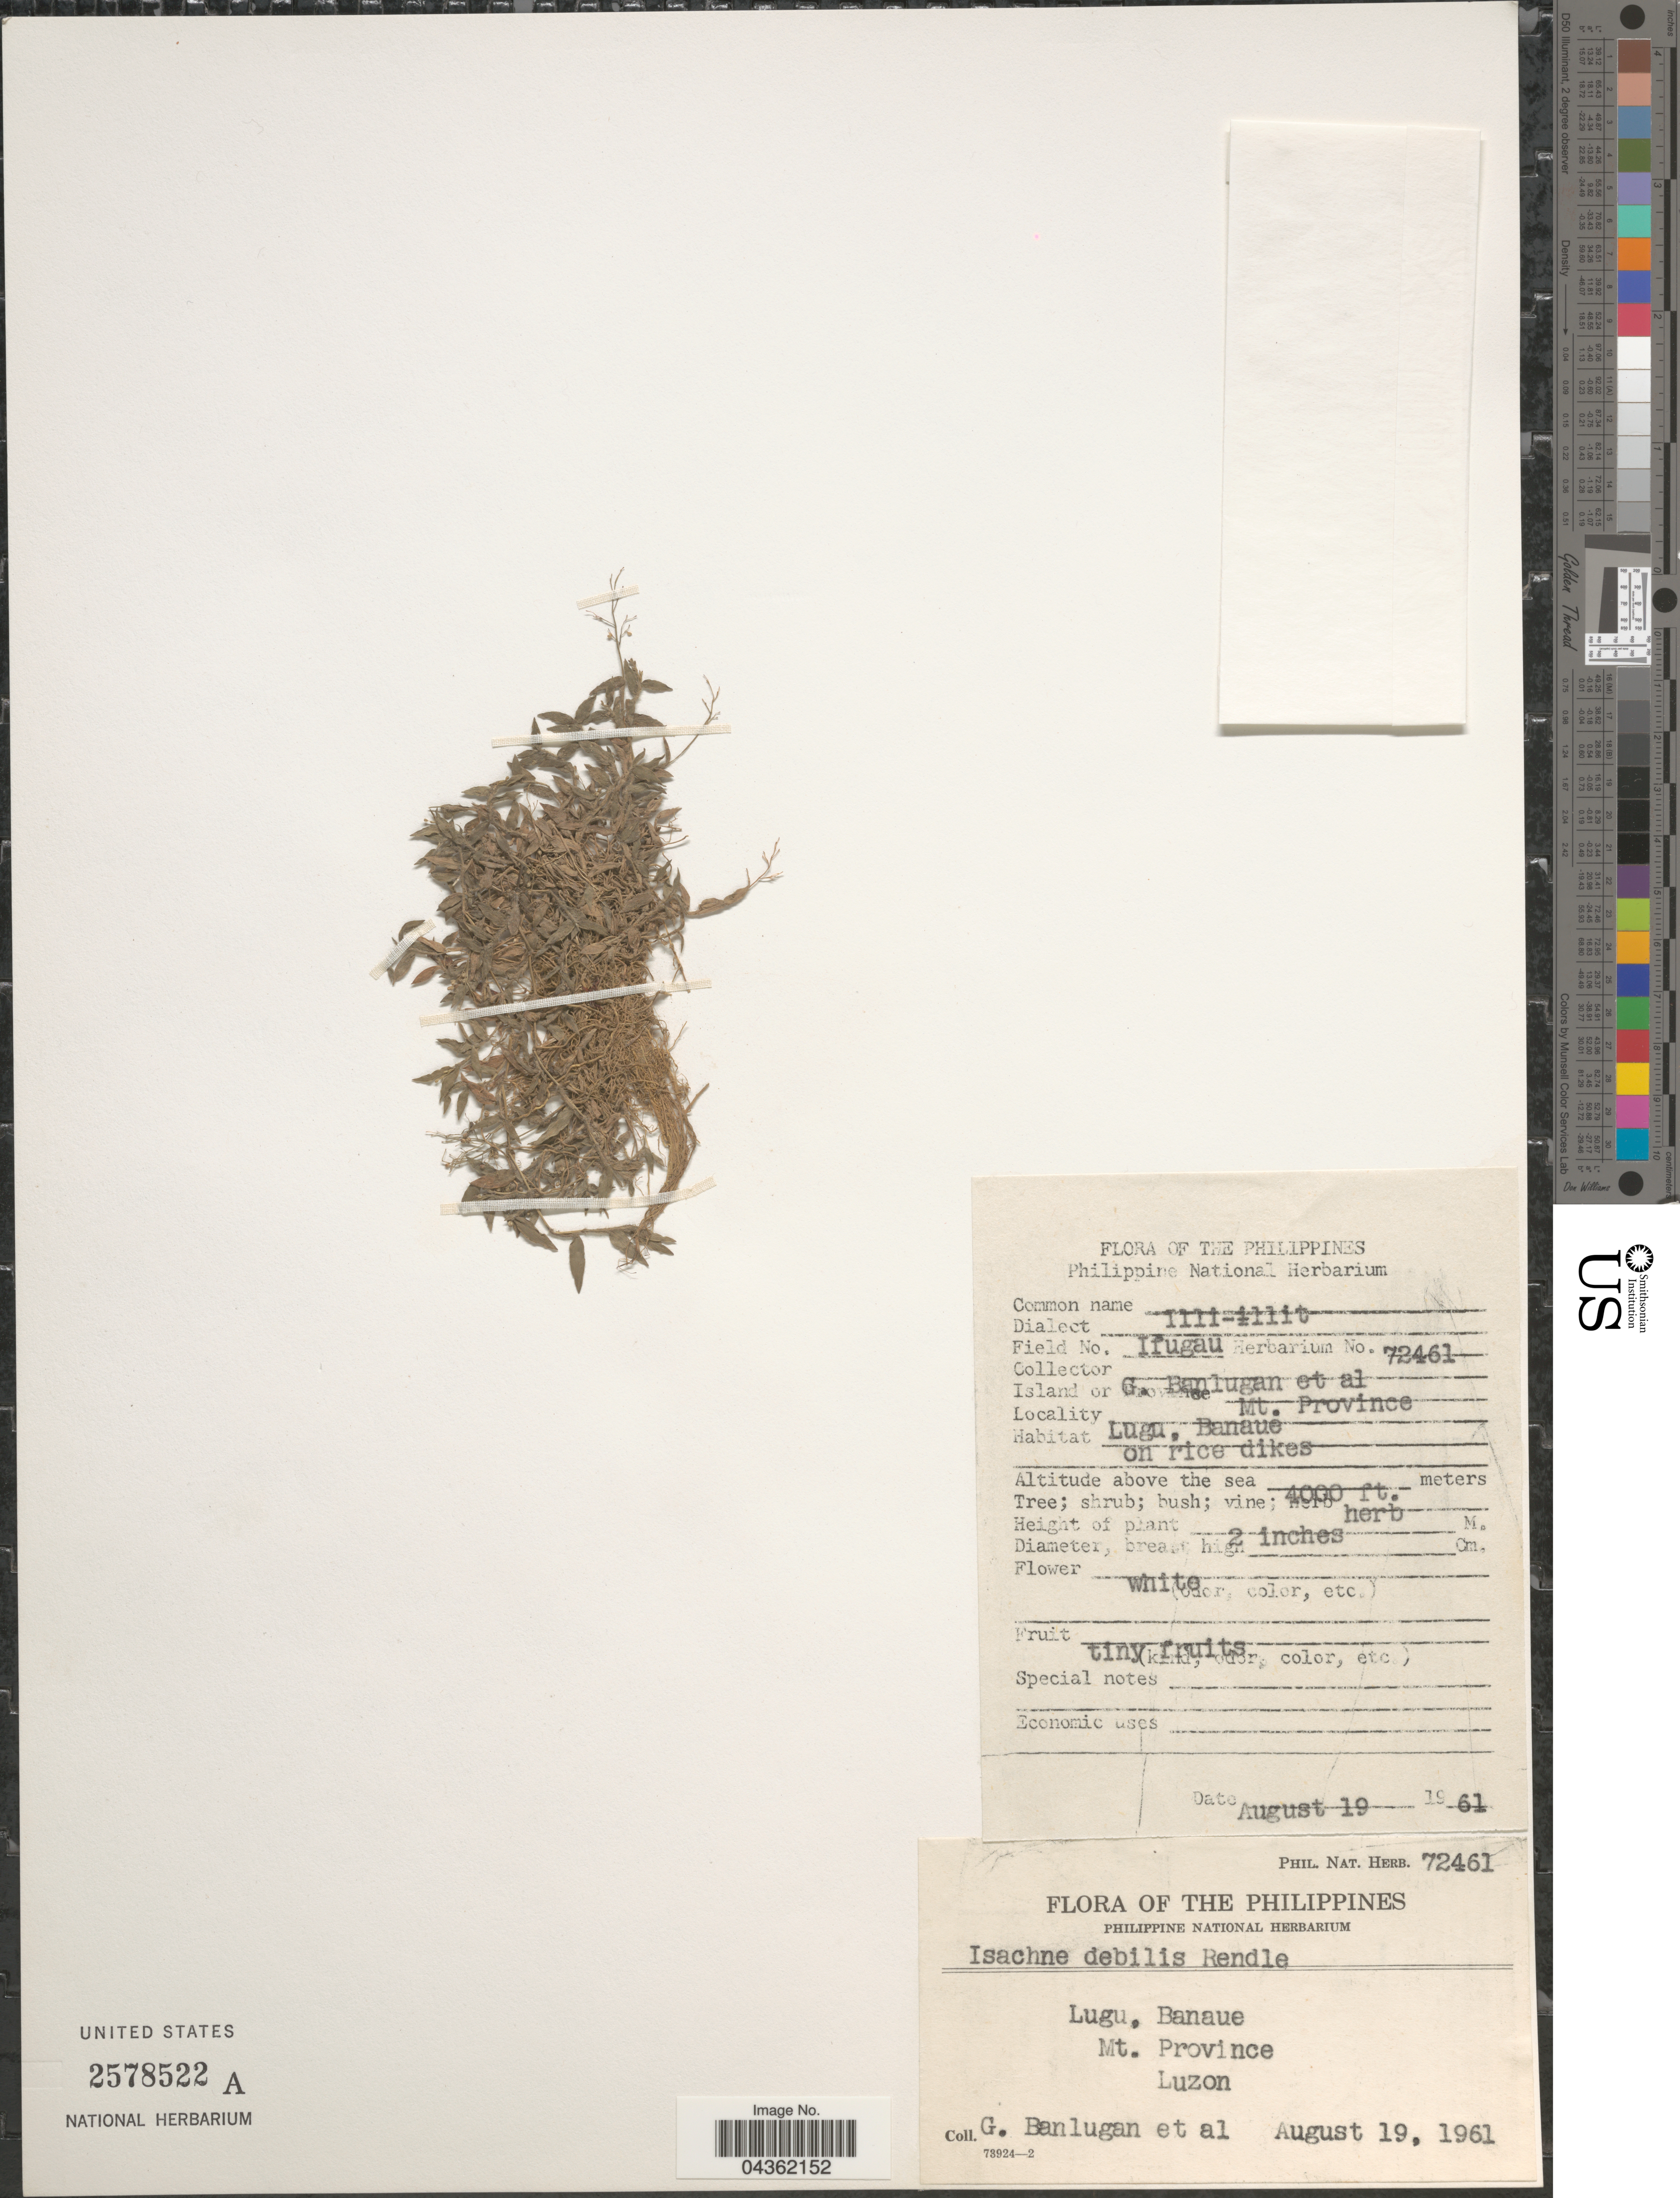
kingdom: Plantae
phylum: Tracheophyta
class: Liliopsida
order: Poales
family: Poaceae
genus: Isachne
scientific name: Isachne myosotis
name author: Nees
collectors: G. Banlugan & et al.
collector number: Phil. Nat. Herb. 72461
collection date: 1961-08-19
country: Philippines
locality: Lugu. Banaue. Mt. Province. Luzon.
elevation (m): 1219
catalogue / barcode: US 2578522A